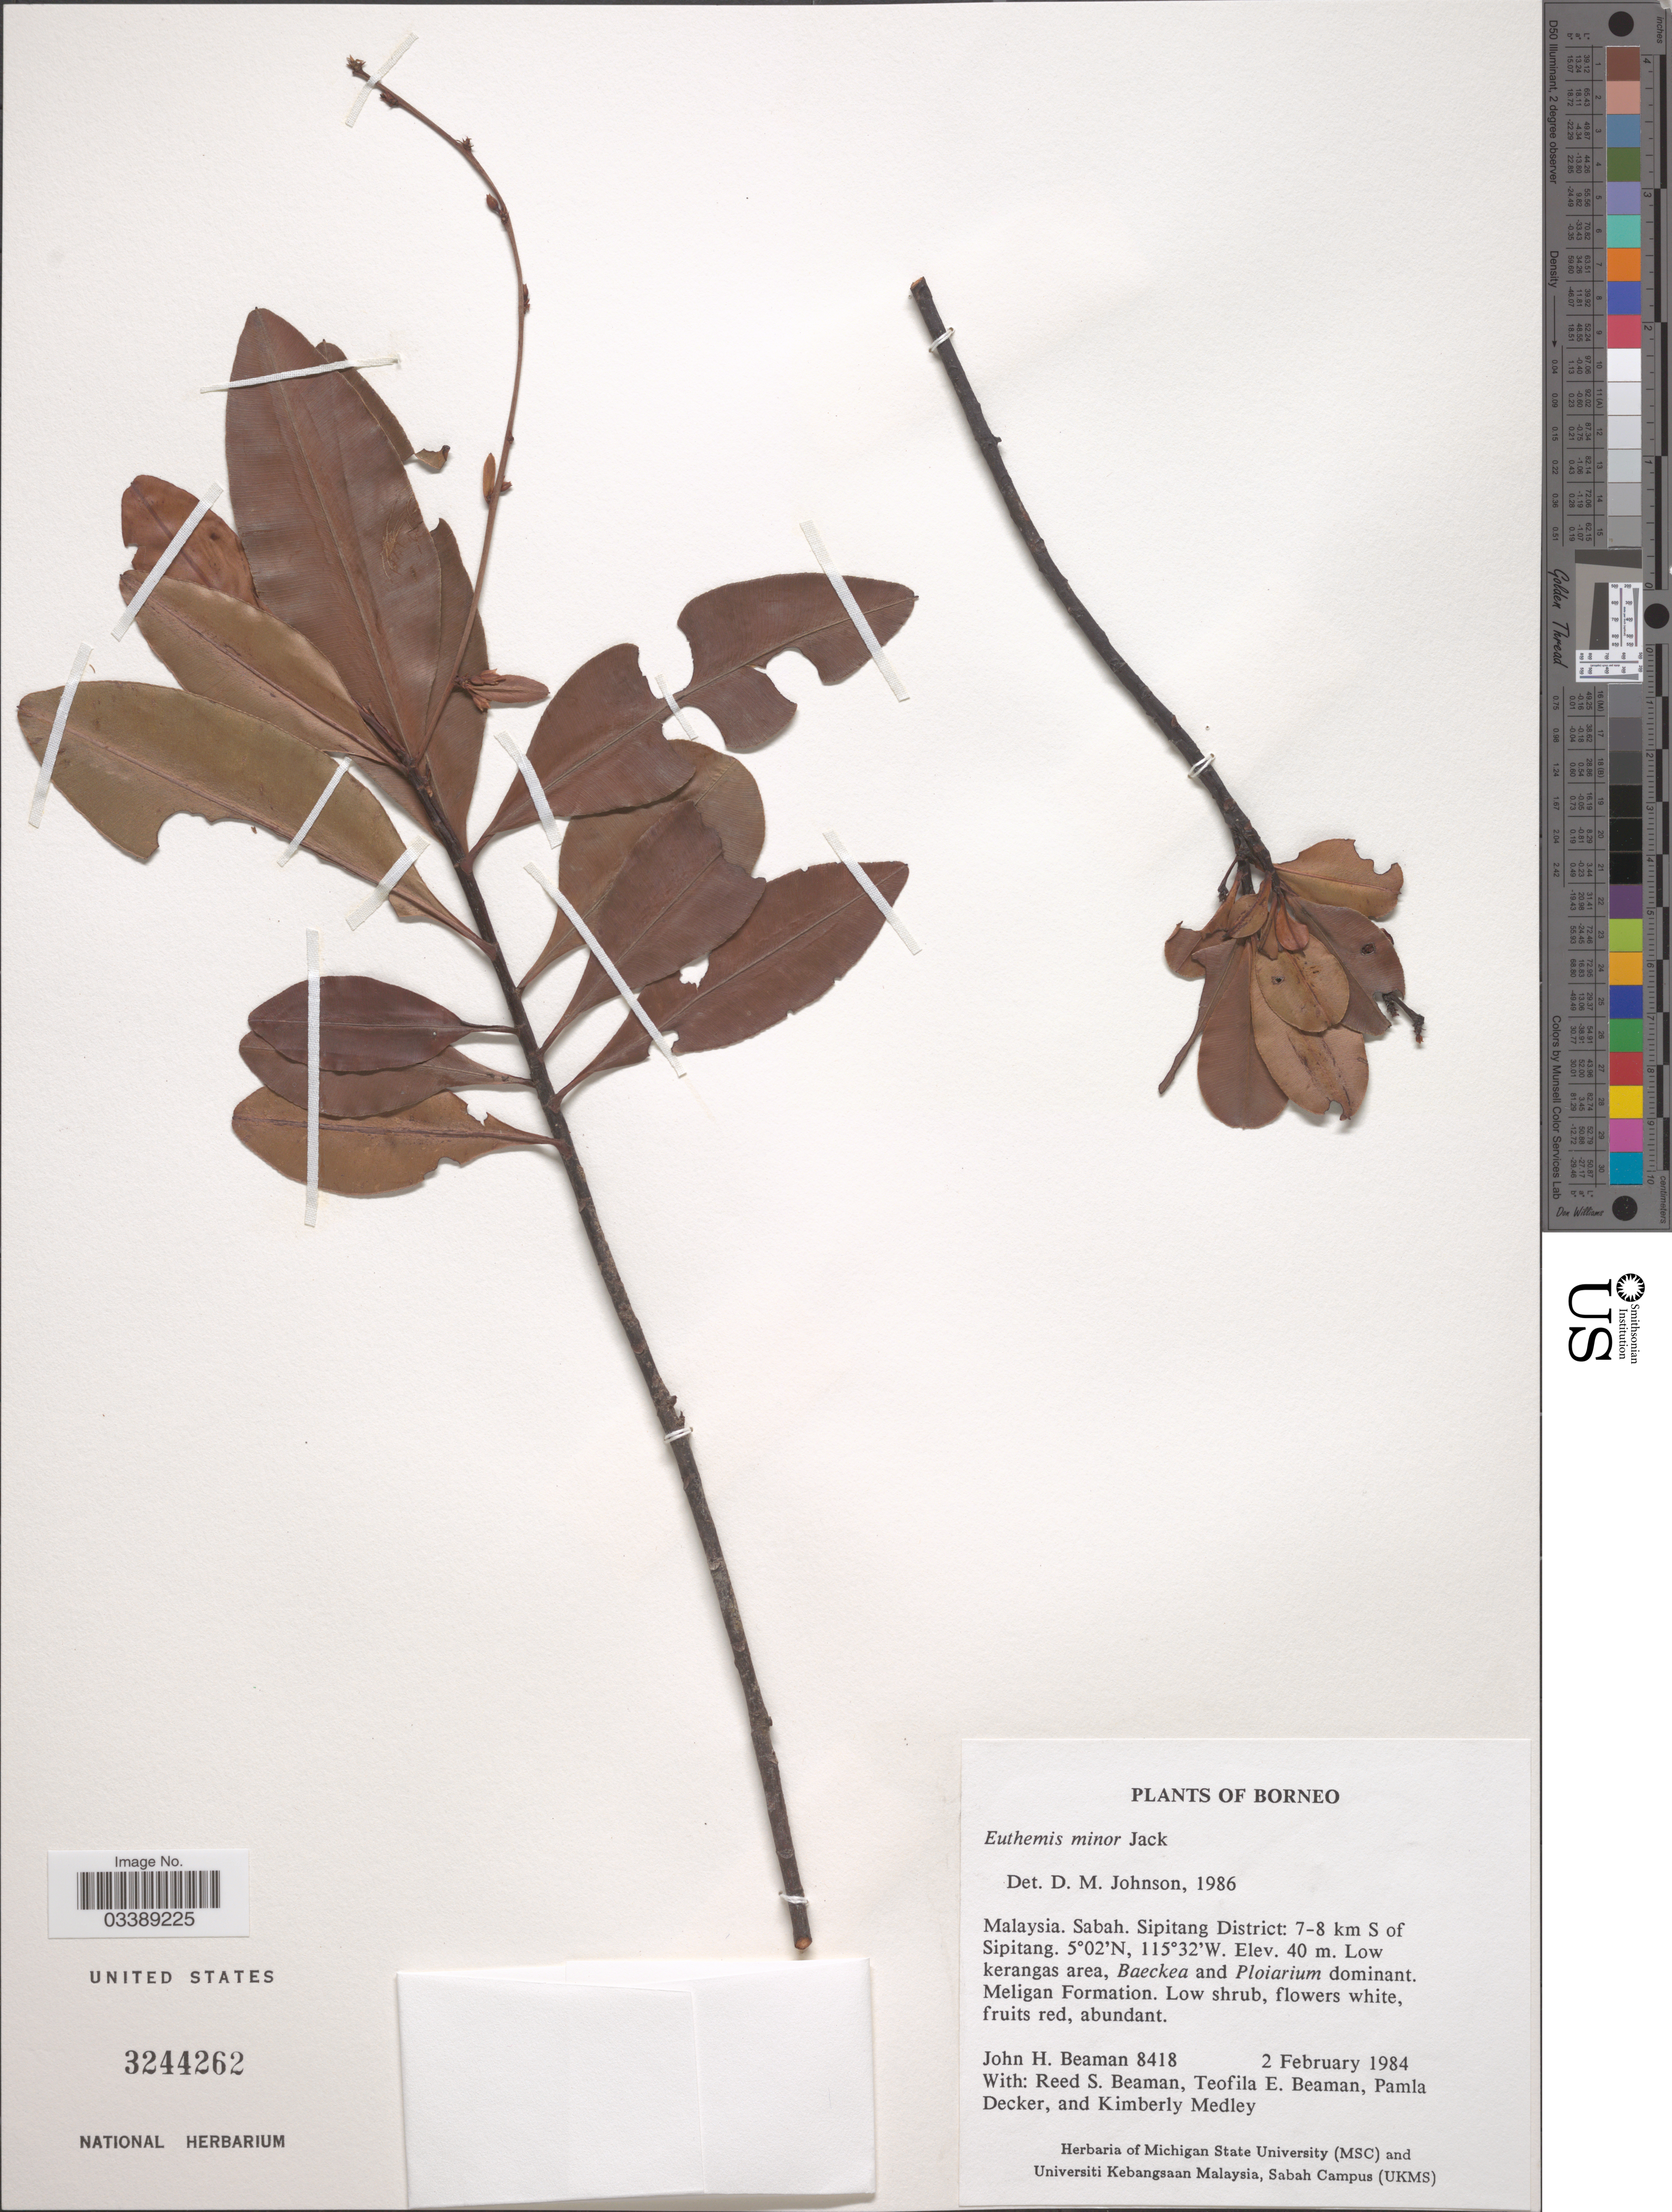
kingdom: Plantae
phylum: Tracheophyta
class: Magnoliopsida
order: Malpighiales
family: Ochnaceae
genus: Euthemis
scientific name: Euthemis minor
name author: Jack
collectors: J. H. Beaman, R. S. Beaman, T. E. Beaman, P. Decker & K. Medley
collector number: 8418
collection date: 1984-02-02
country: Malaysia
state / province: Sabah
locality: Borneo. Sipitang District: 7-8 km S of Sipitang.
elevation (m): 40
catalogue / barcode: US 3244262